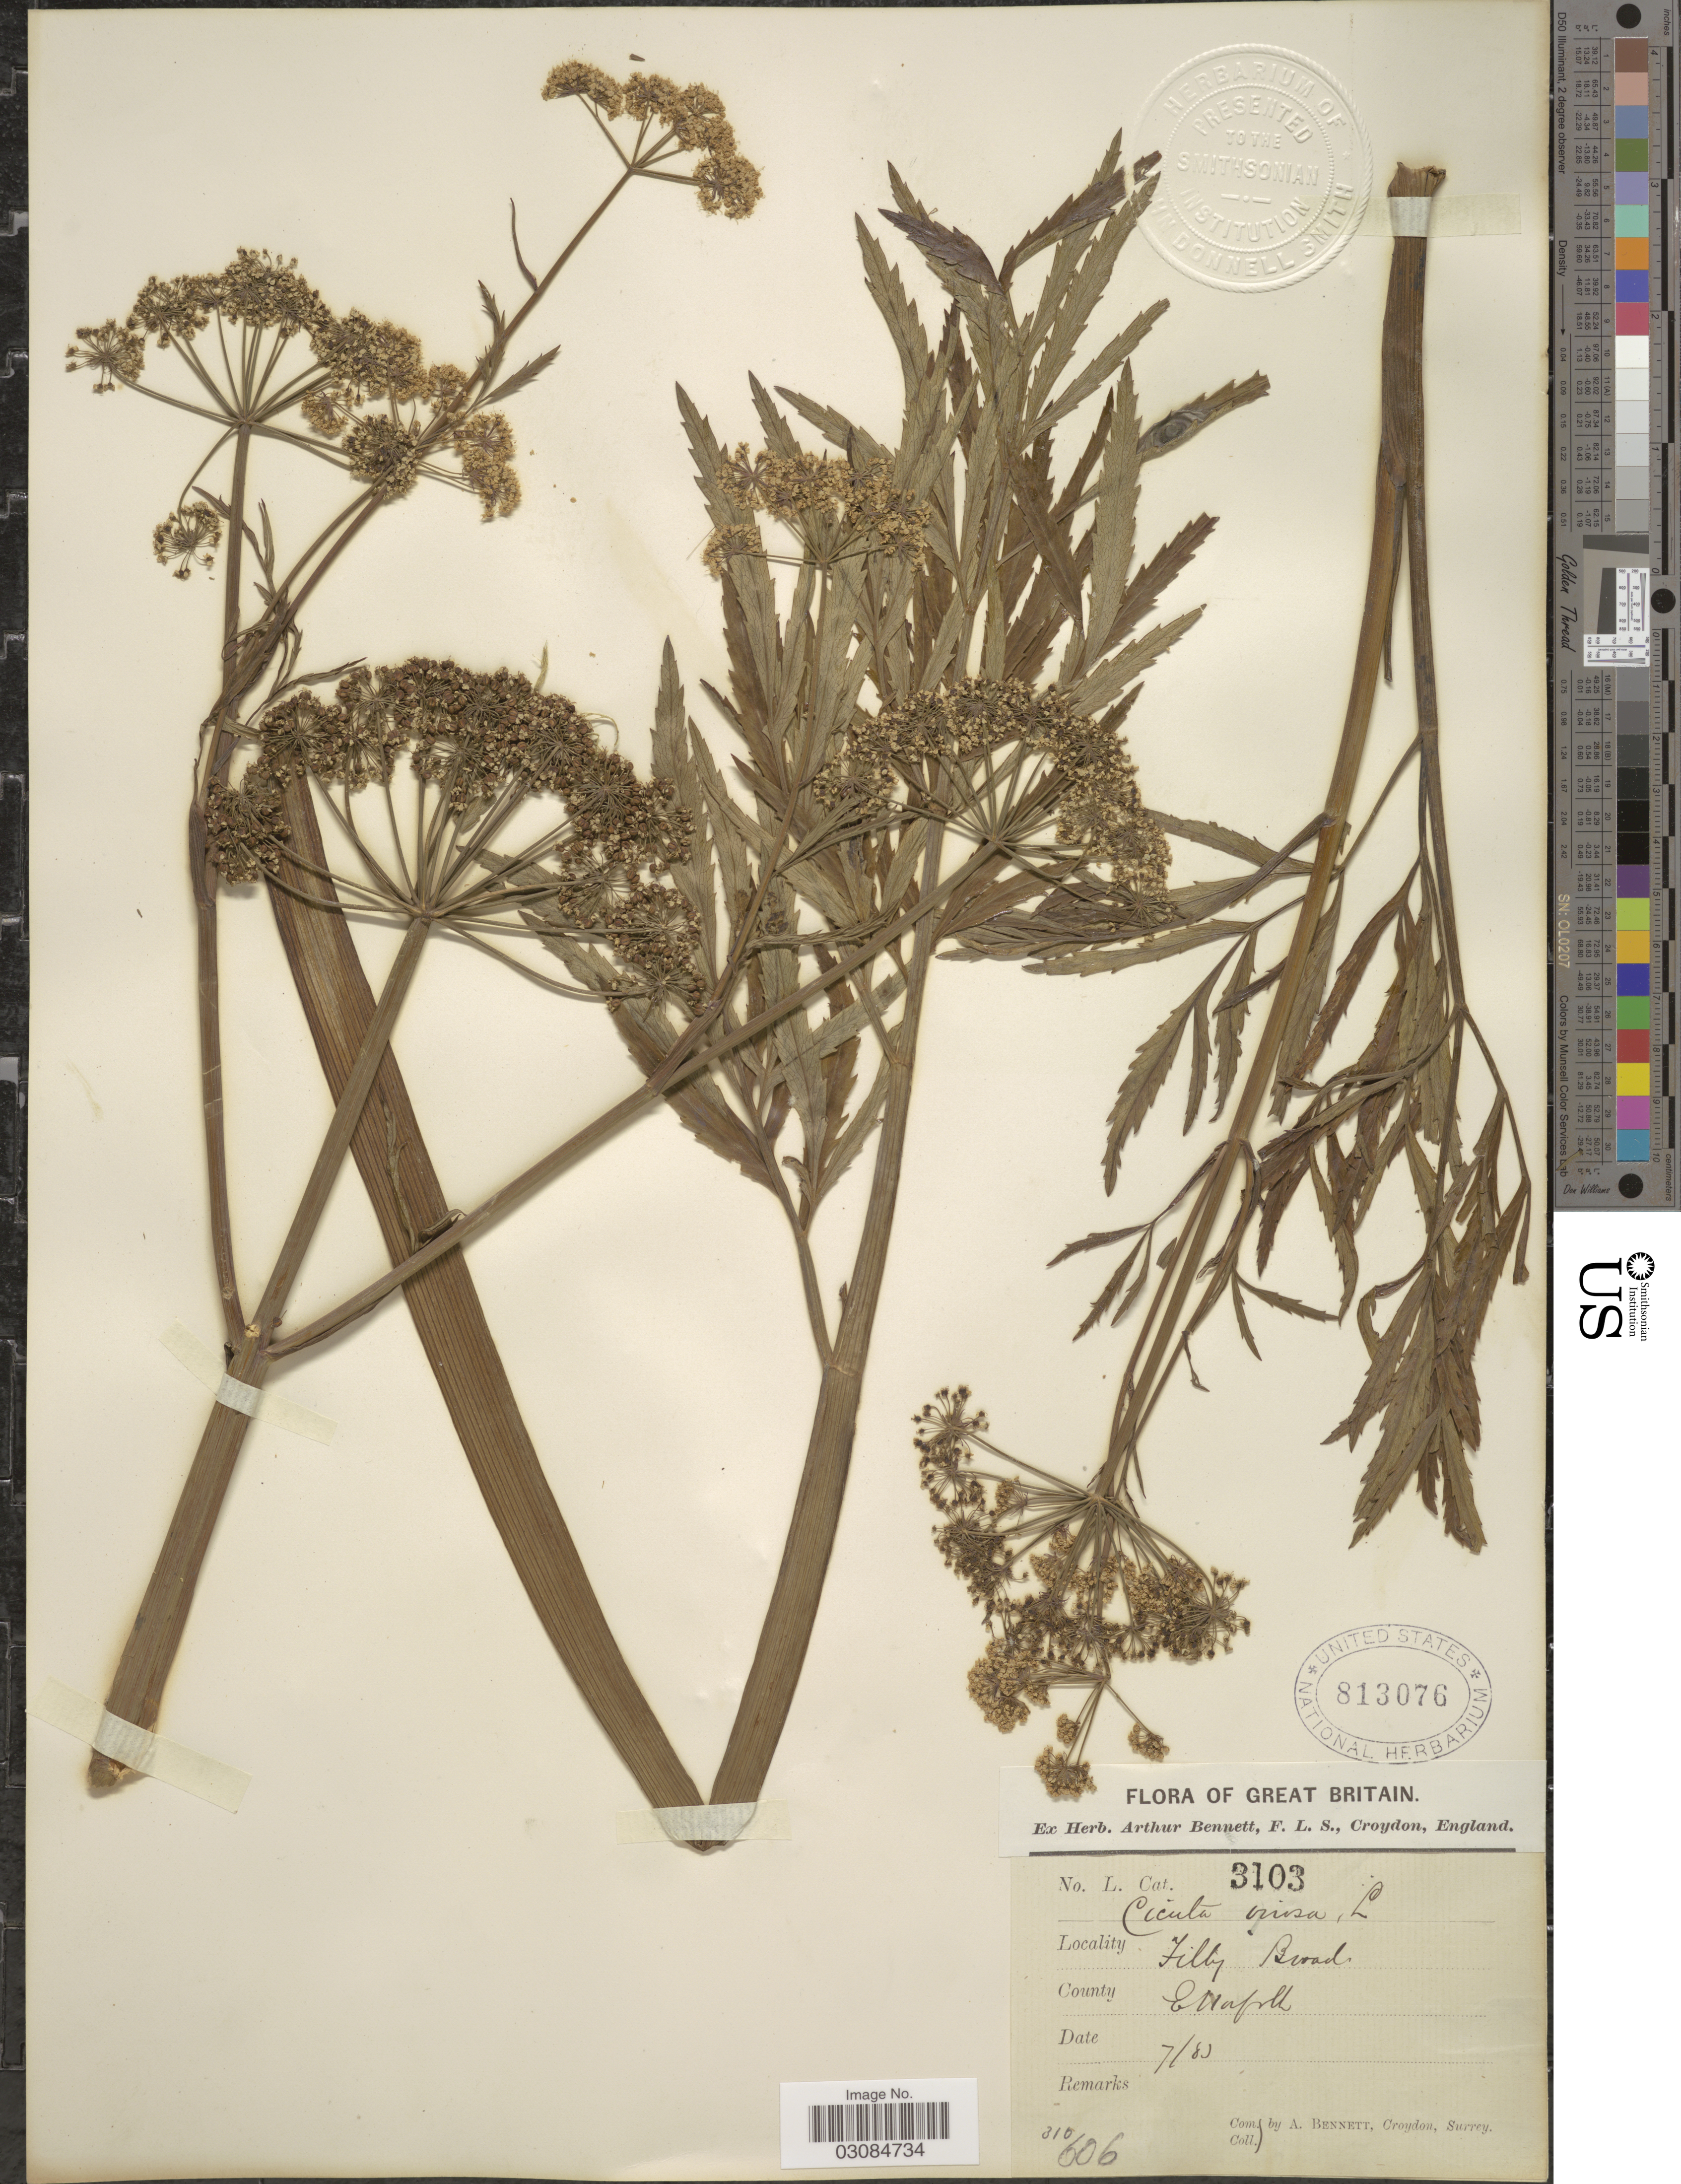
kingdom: Plantae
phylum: Tracheophyta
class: Magnoliopsida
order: Apiales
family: Apiaceae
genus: Cicuta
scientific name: Cicuta virosa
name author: L.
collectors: A. Bennett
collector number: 3103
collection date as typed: Transcribed d/m/y: /7/80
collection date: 1880-07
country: United Kingdom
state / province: England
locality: Filby Broad. County Norfolk.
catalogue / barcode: US 813076